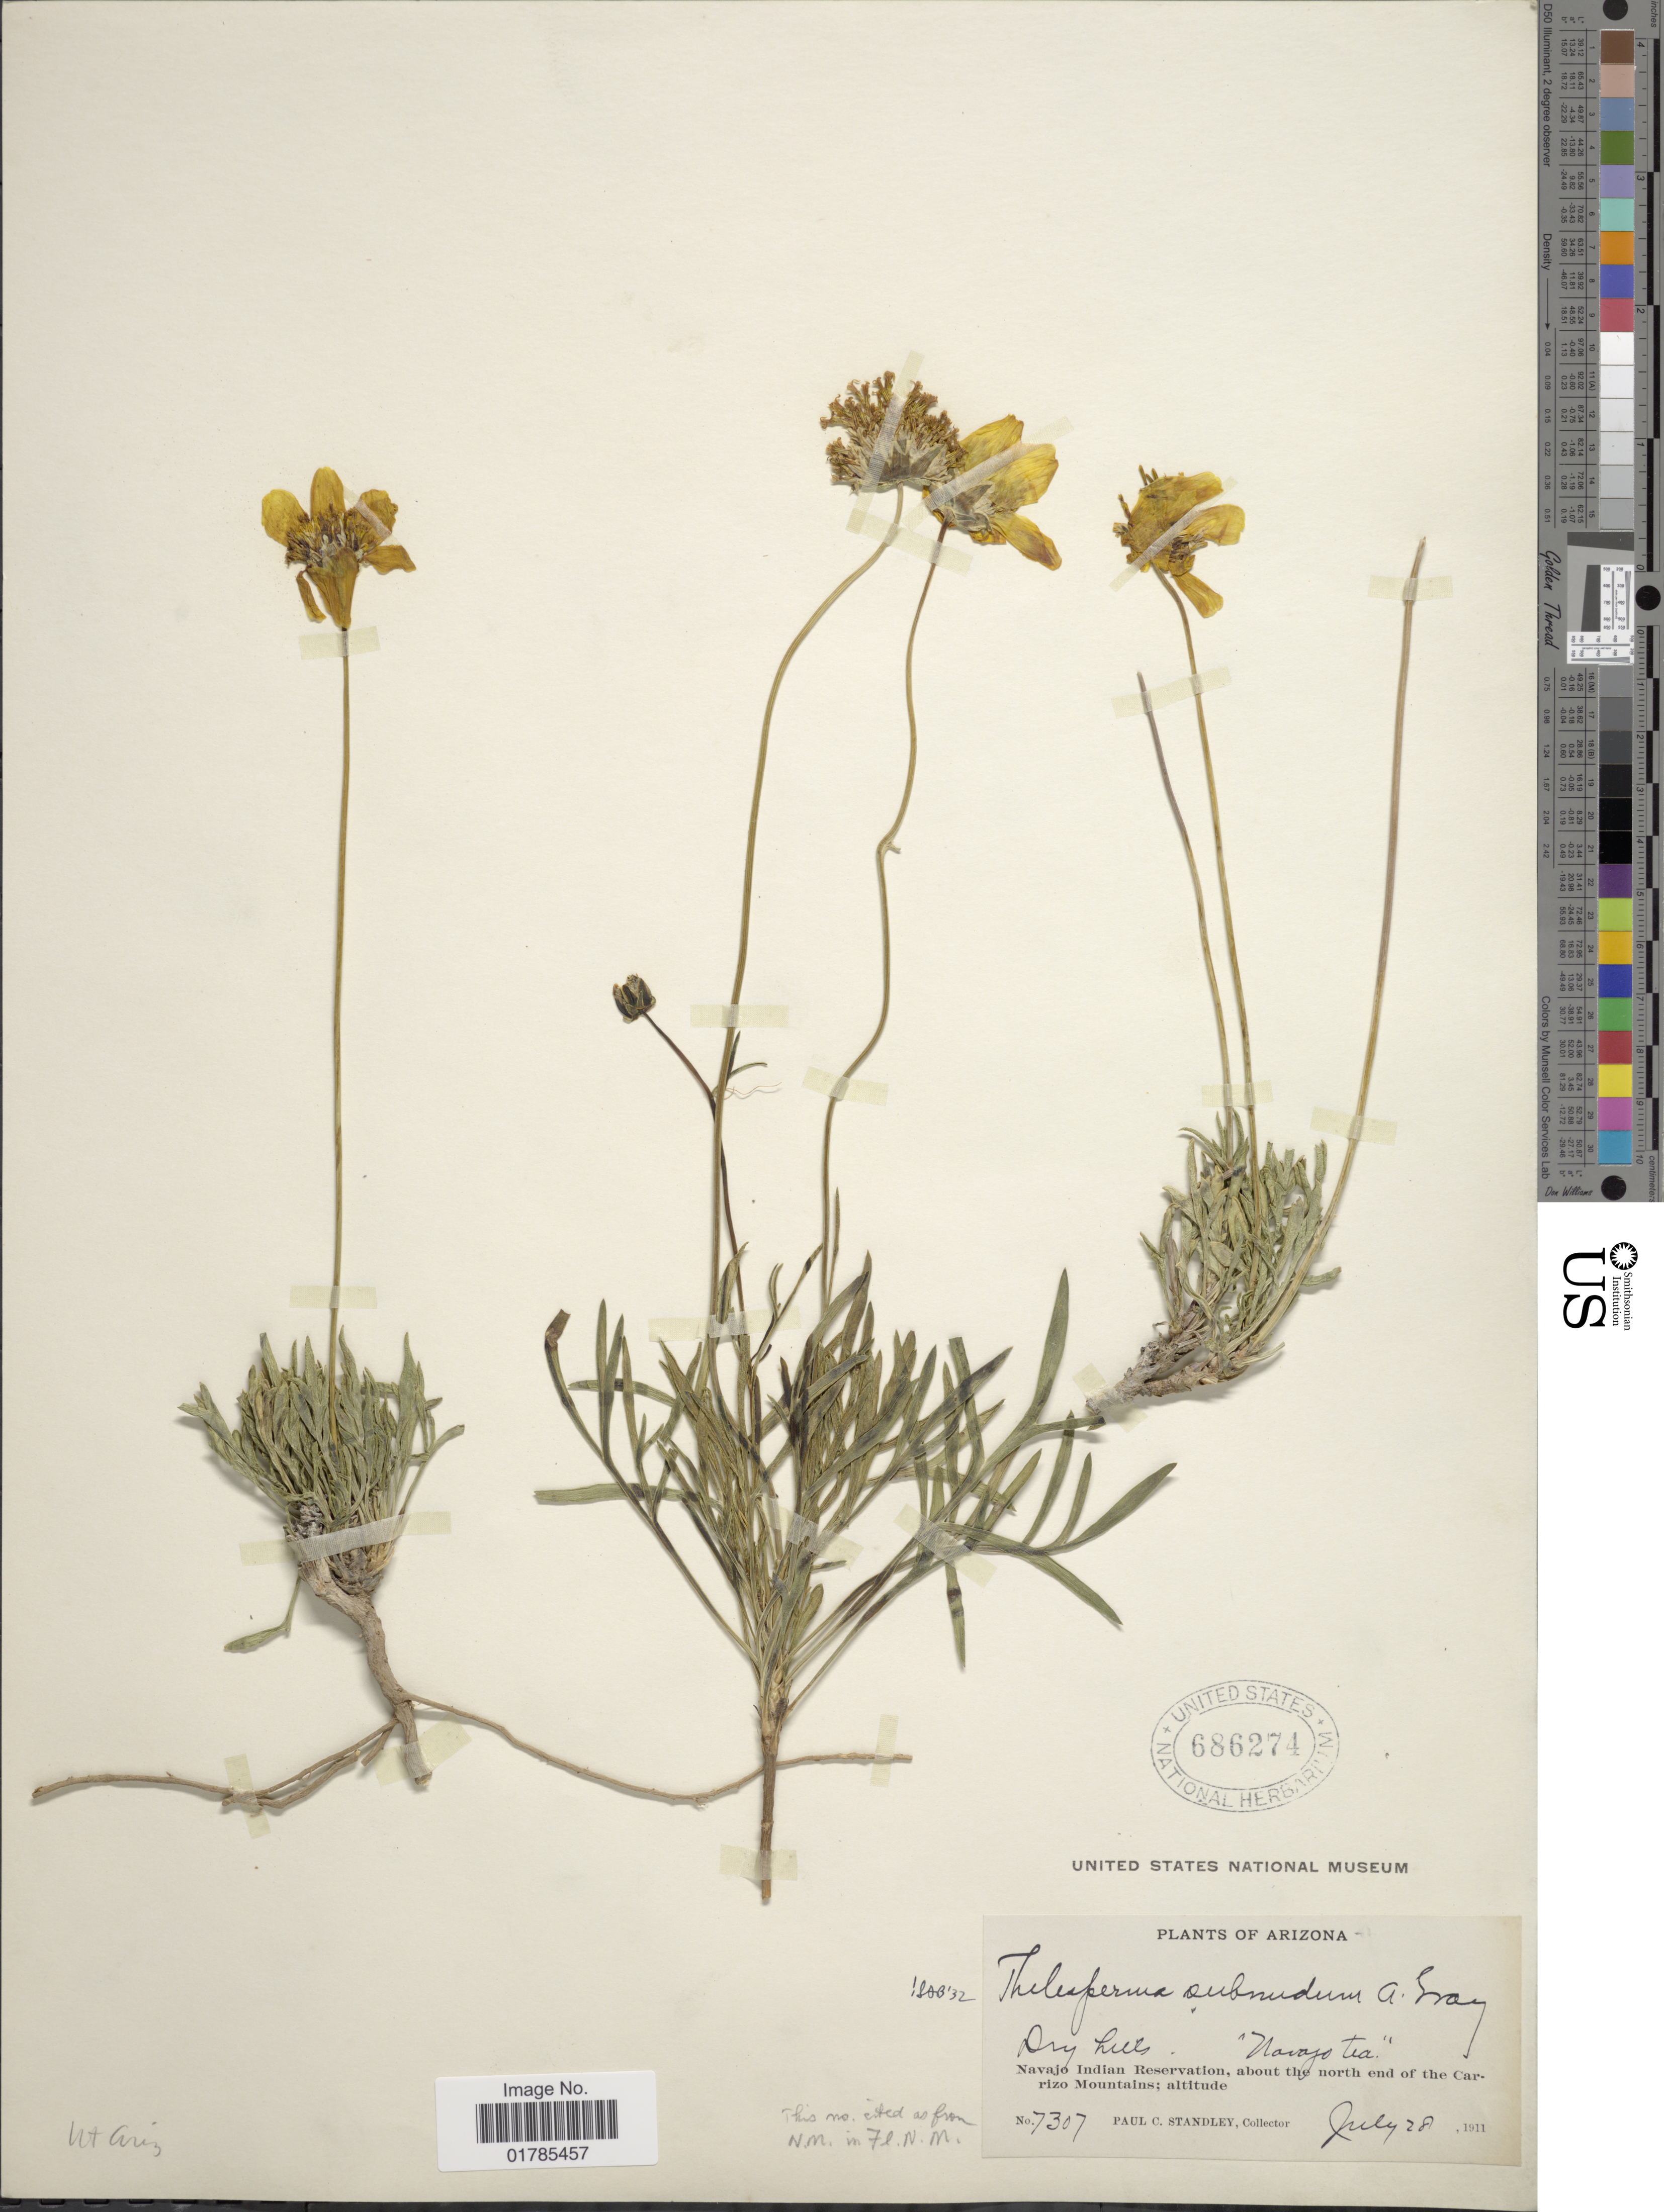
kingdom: Plantae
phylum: Tracheophyta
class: Magnoliopsida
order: Asterales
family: Asteraceae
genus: Thelesperma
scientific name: Thelesperma subnudum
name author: A. Gray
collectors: P. C. Standley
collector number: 7307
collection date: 1911-07-28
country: United States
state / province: Arizona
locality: Navajo Indian Reservation, about the north end of the Carrizo Mountains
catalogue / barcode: US 686274